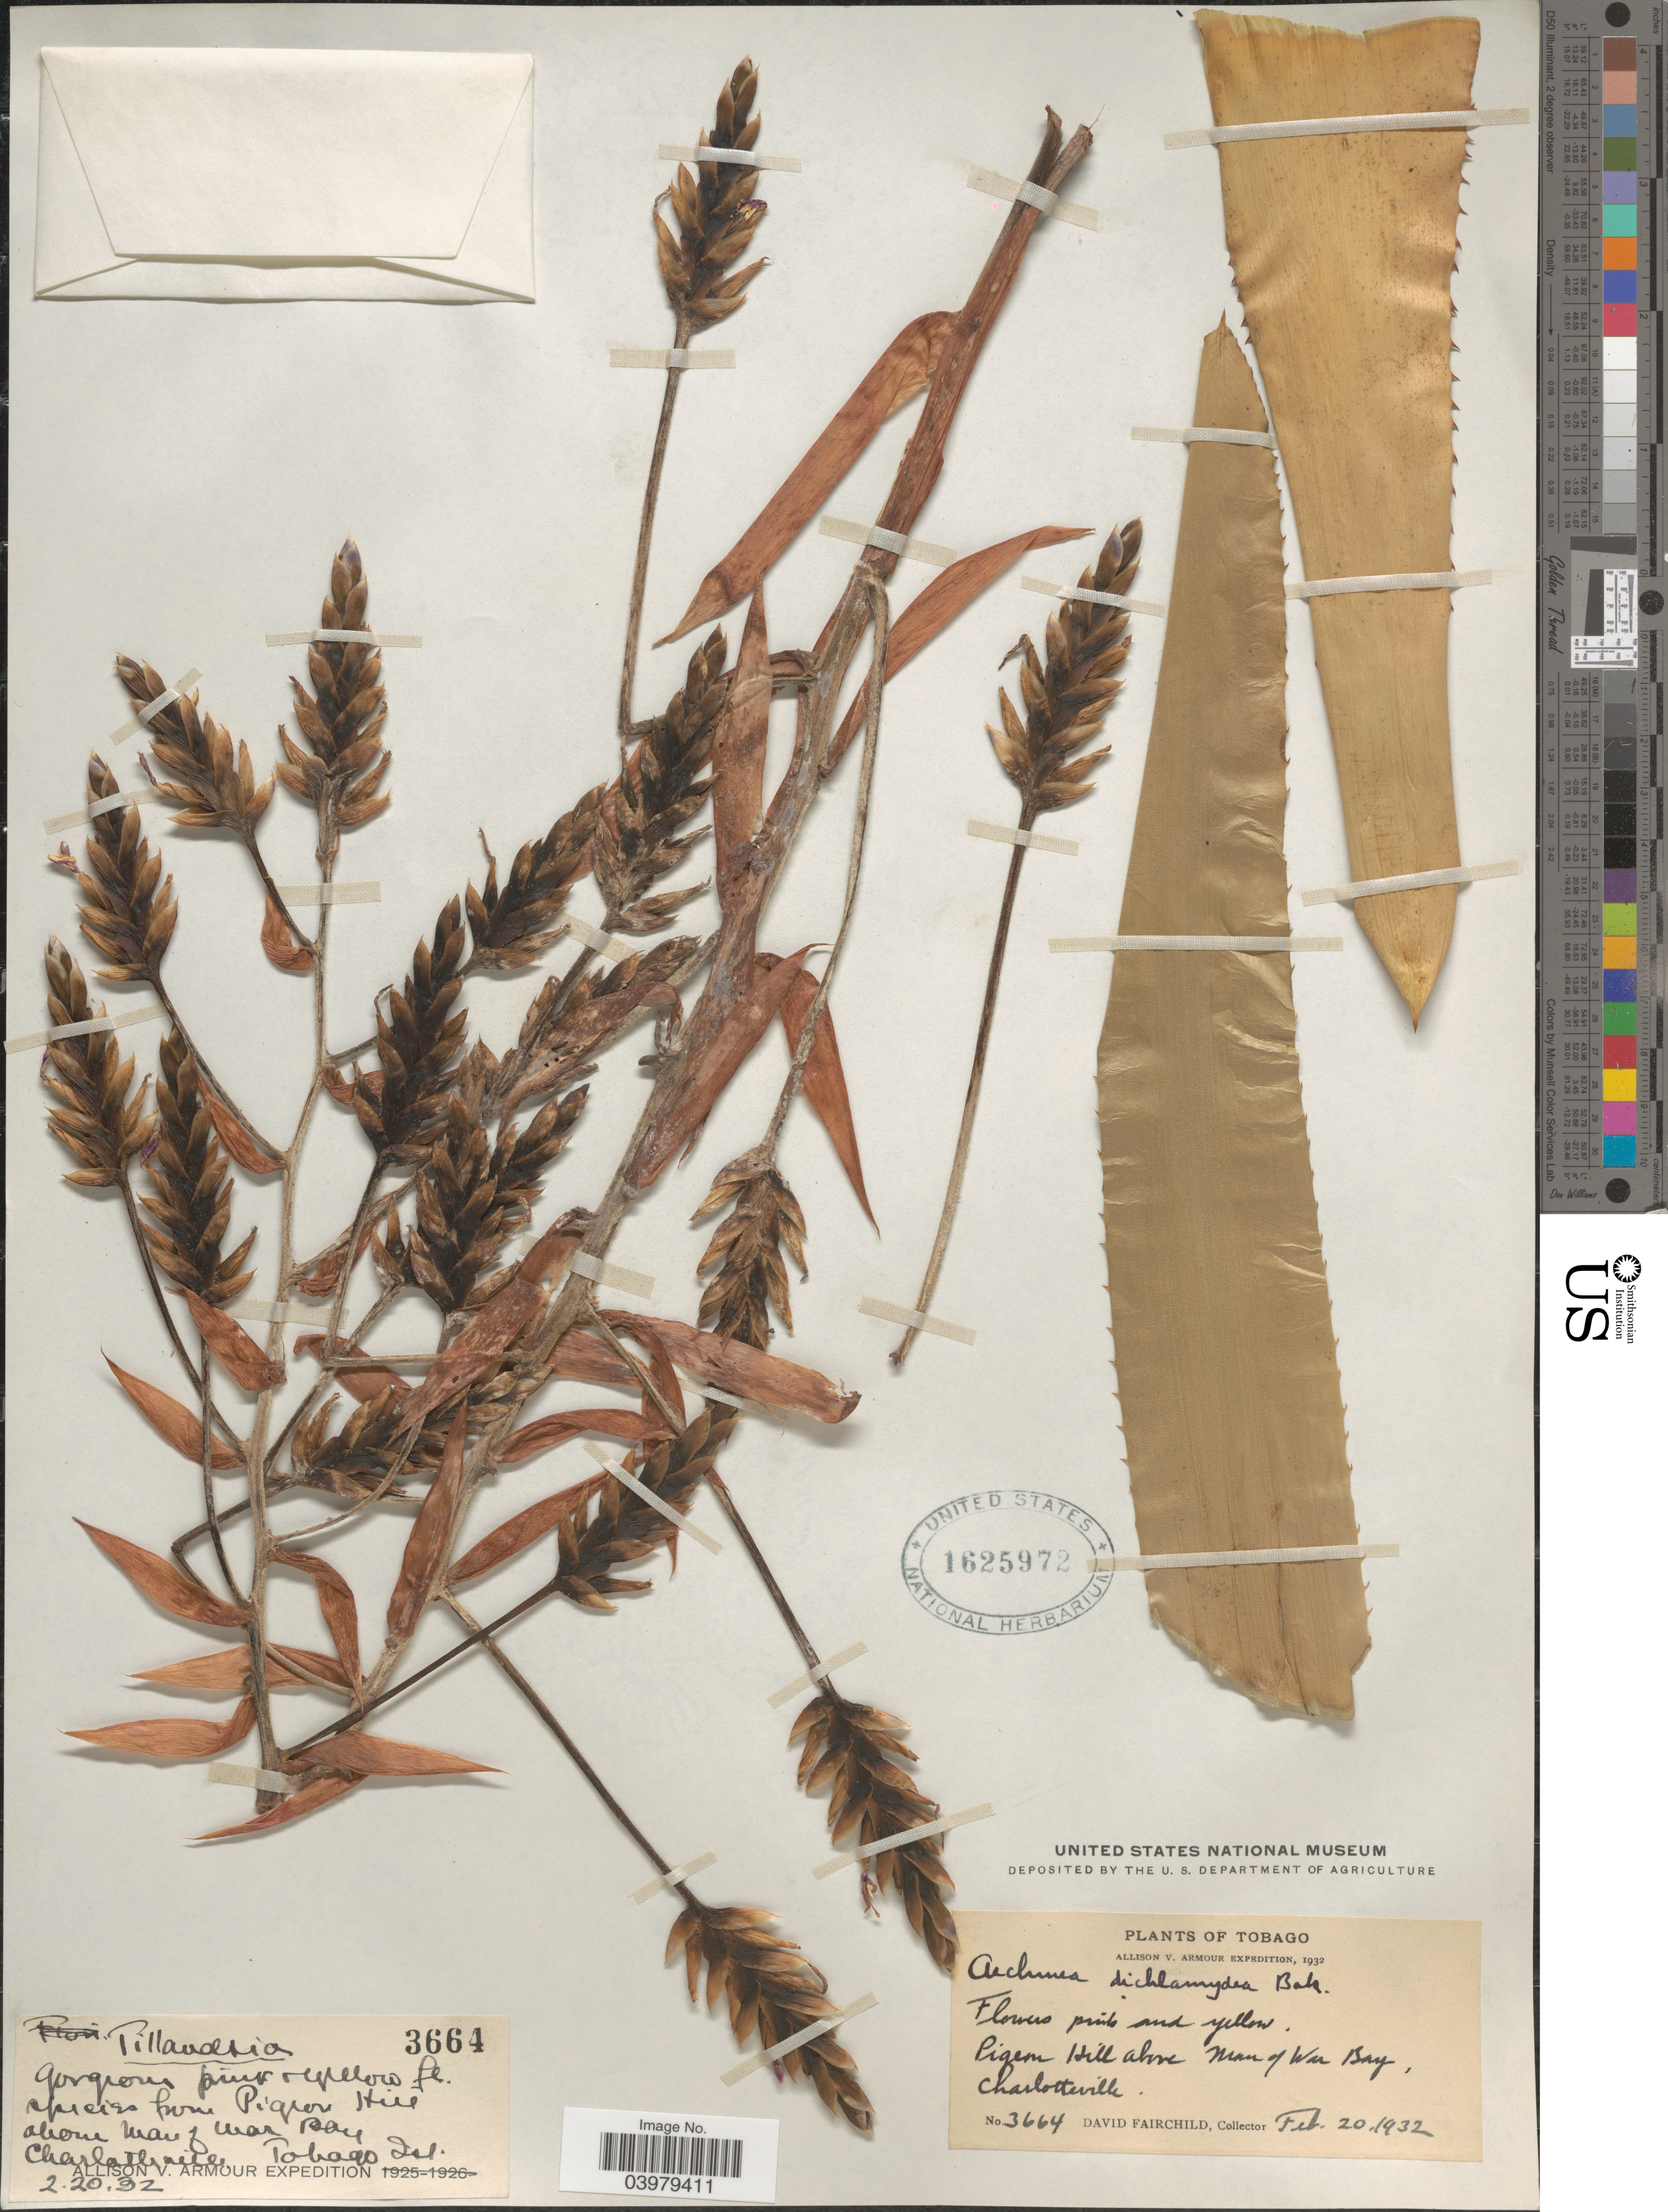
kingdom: Plantae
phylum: Tracheophyta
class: Liliopsida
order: Poales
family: Bromeliaceae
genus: Aechmea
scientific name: Aechmea dichlamydea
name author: Baker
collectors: D. Fairchild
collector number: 3664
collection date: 1932-02-20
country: Trinidad and Tobago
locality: Pigeon Hill above Man of War Bay. Charlotteville. Tobago Isl.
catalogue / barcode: US 1625972